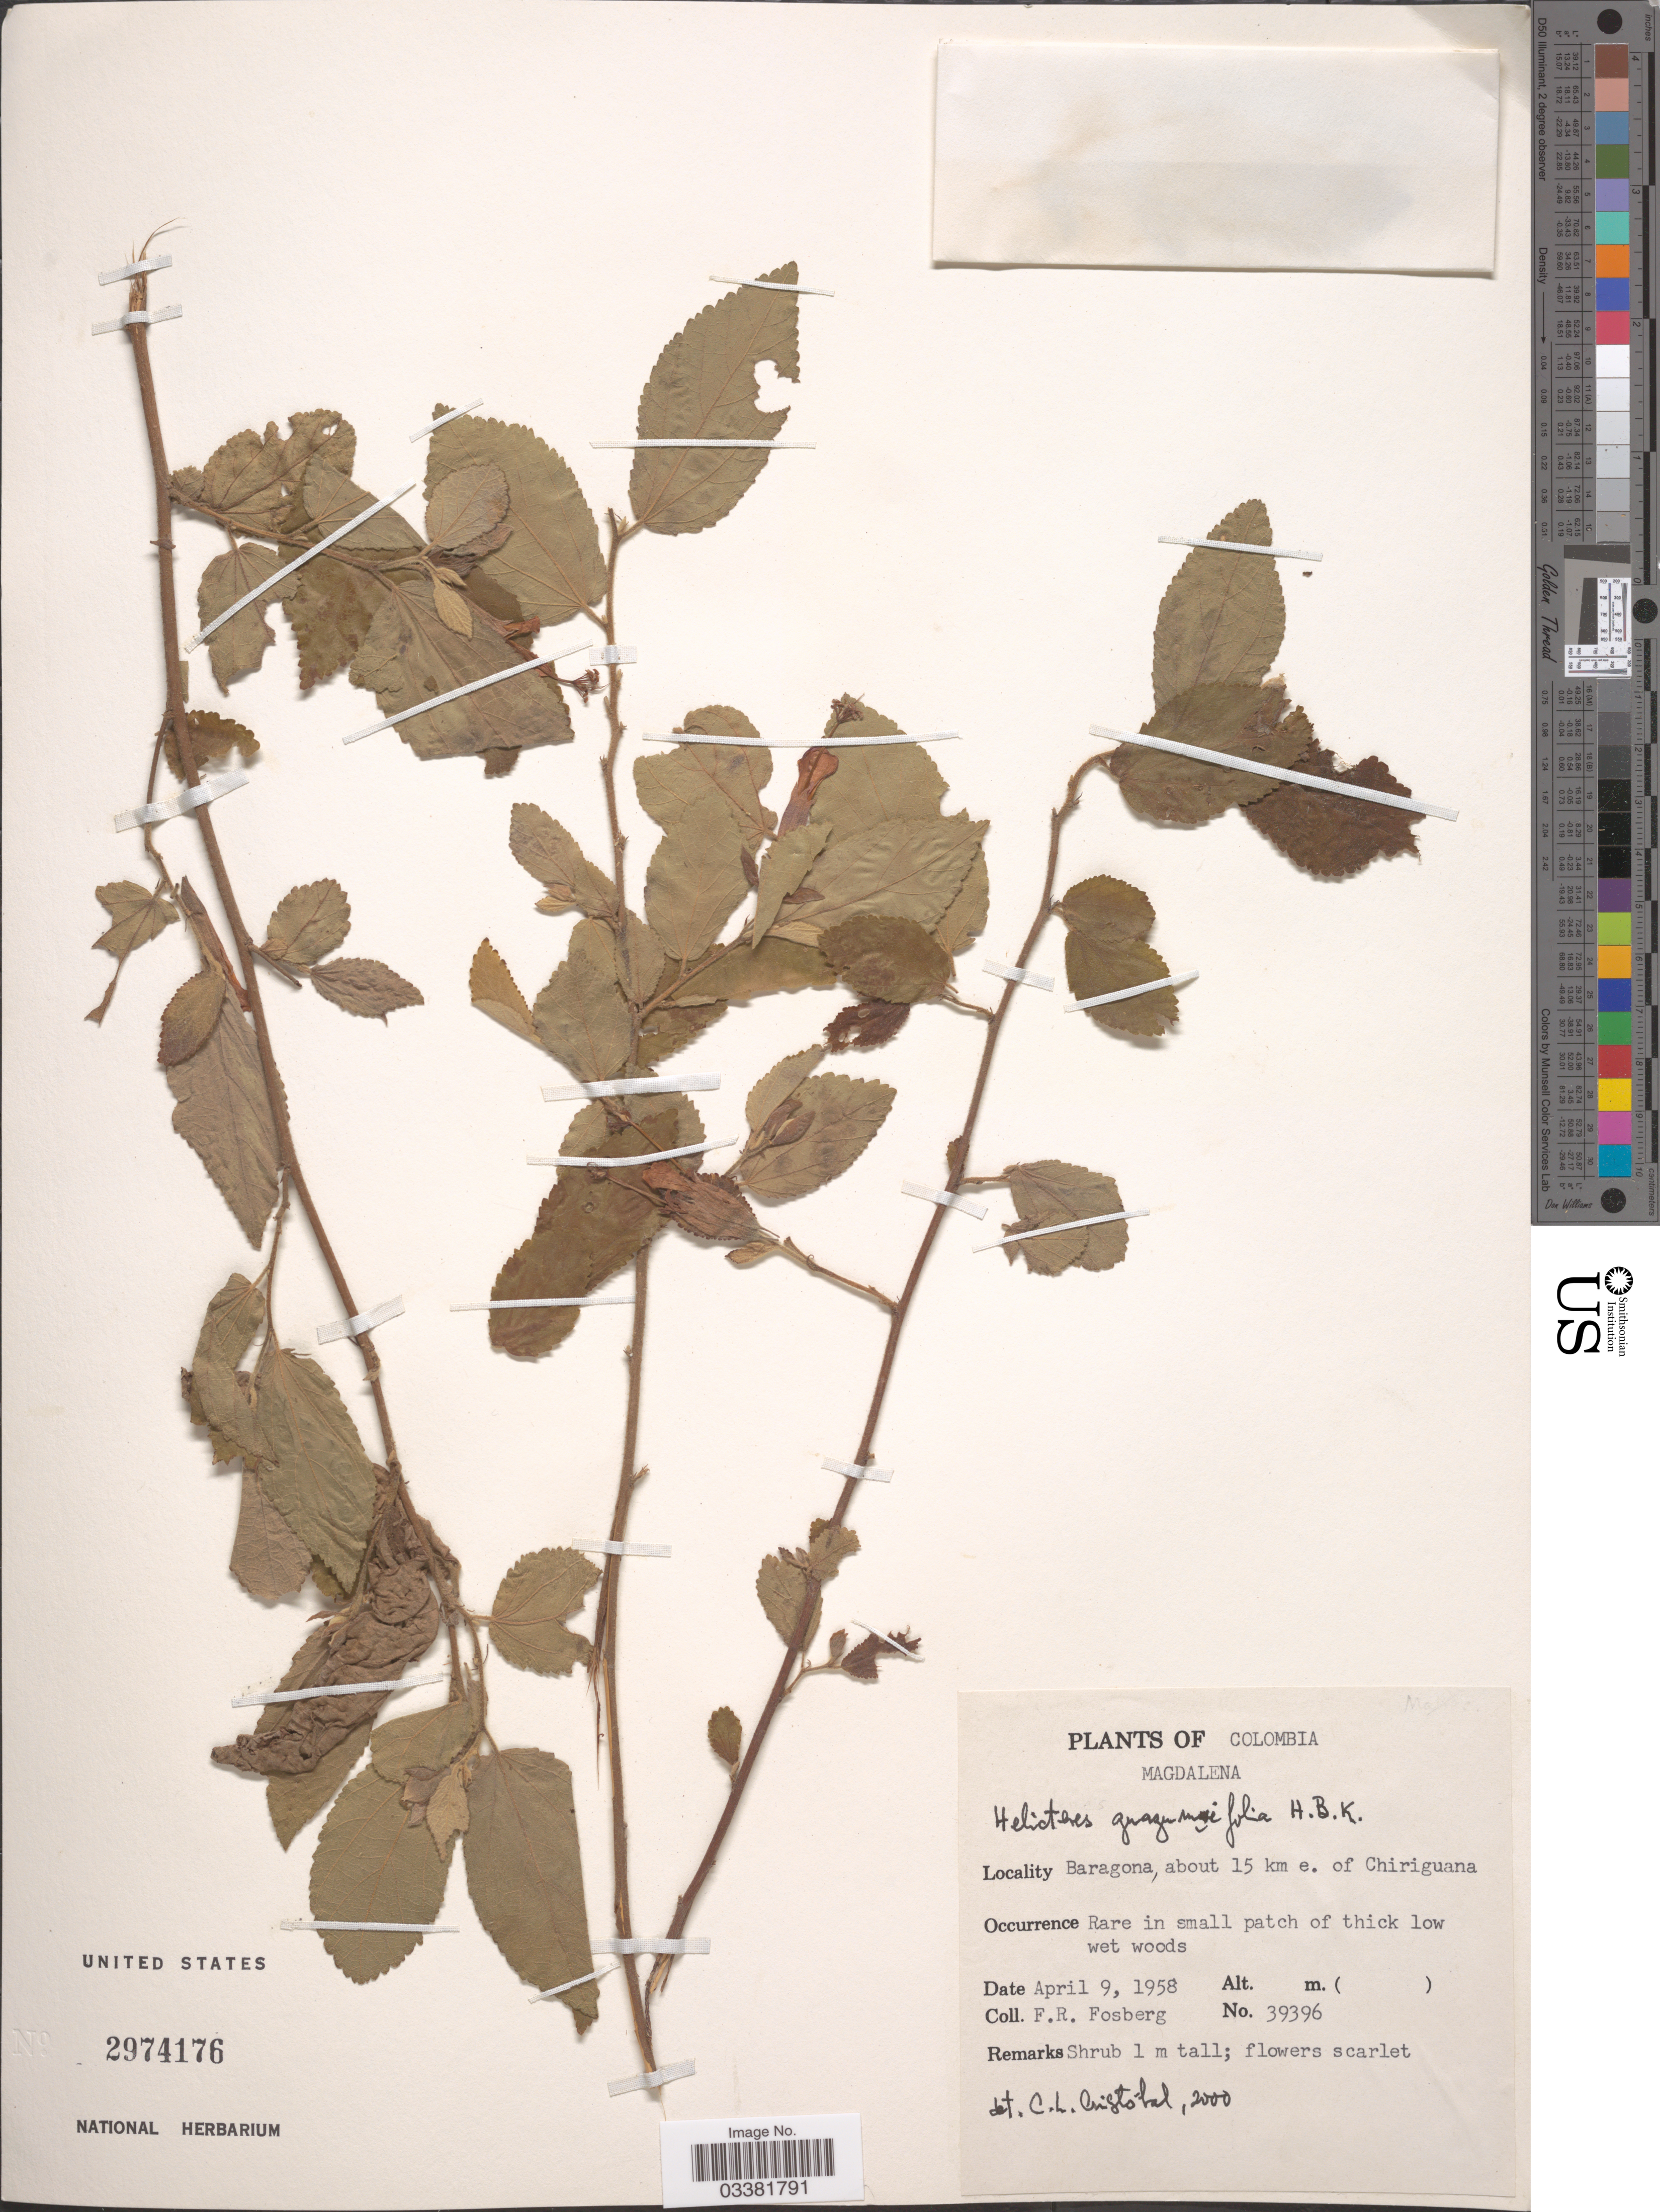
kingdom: Plantae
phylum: Tracheophyta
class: Magnoliopsida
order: Malvales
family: Malvaceae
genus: Helicteres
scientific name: Helicteres guazumifolia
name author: Kunth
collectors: F. R. Fosberg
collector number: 39396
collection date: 1958-04-09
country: Colombia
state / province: Magdalena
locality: Baragona, about 15 km e. of Chiriguana.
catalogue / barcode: US 2974176